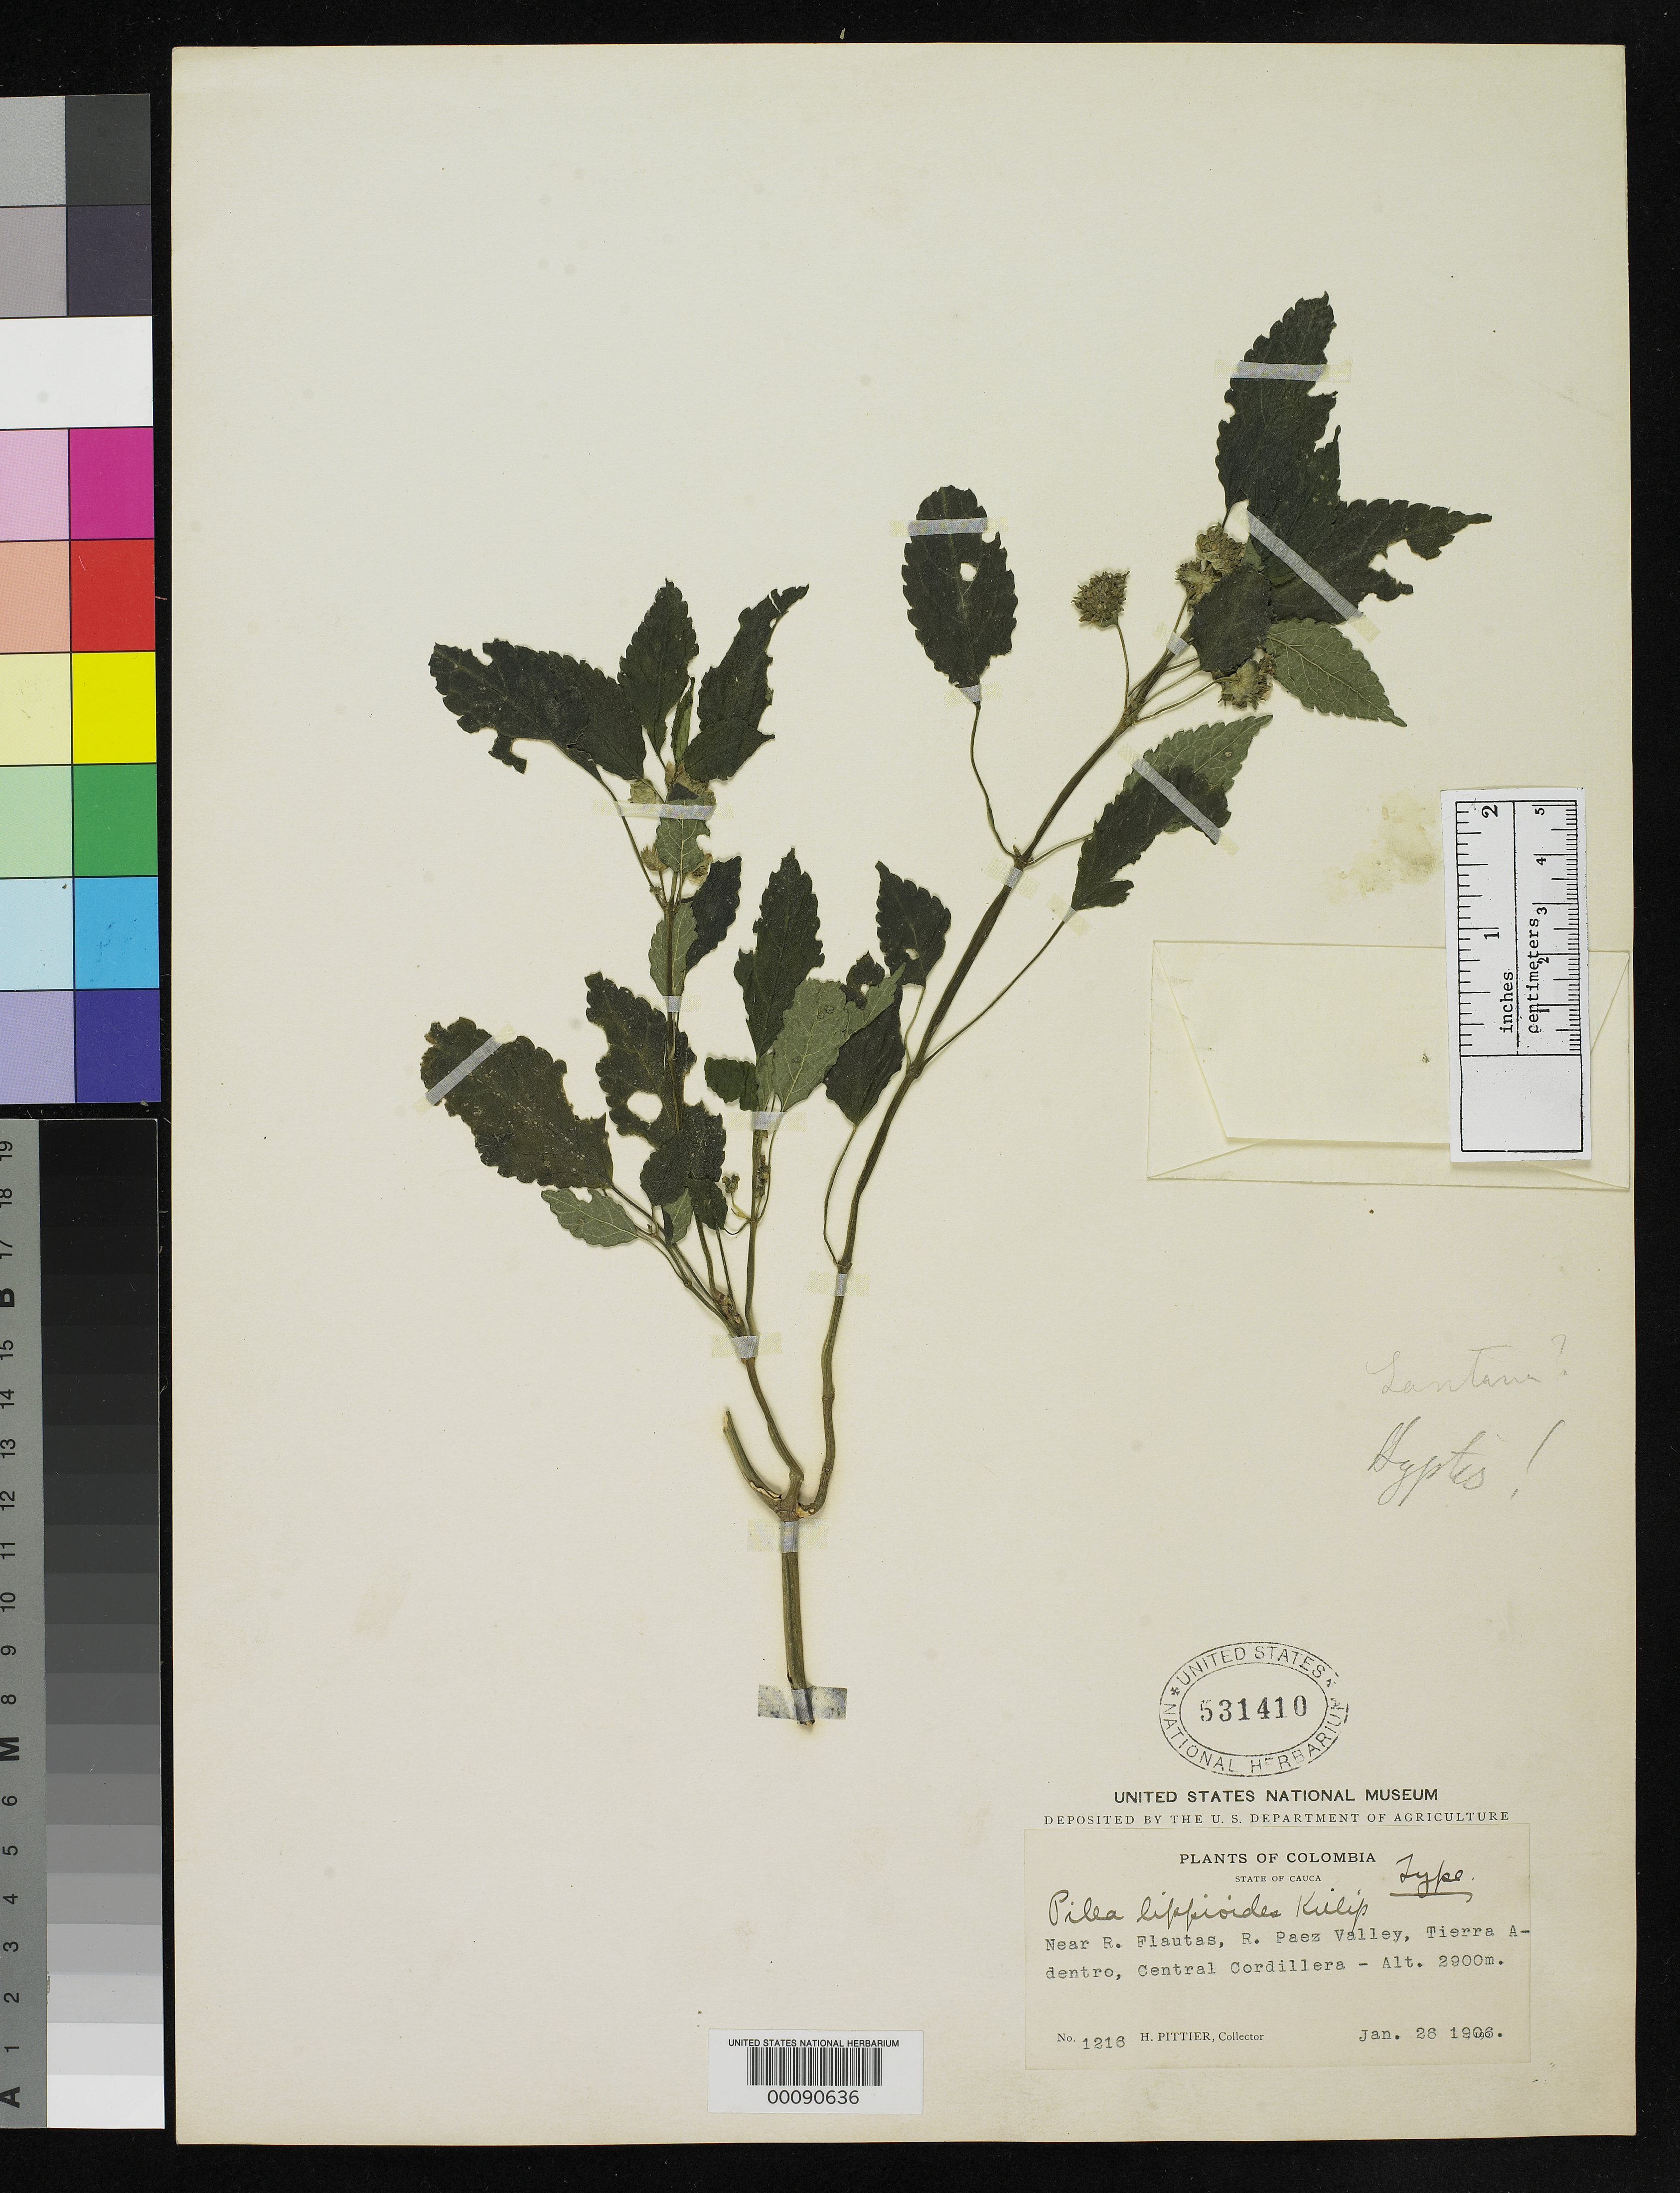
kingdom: Plantae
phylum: Tracheophyta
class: Magnoliopsida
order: Rosales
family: Urticaceae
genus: Pilea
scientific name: Pilea lippioides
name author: Killip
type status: Holotype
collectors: H. F. Pittier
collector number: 1216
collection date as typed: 26 Jan 1906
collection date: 1906-01-26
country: Colombia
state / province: Huila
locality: Rio Flautas, Rio Paez Valley, Tierra Adentro.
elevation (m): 2900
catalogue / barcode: US 531410